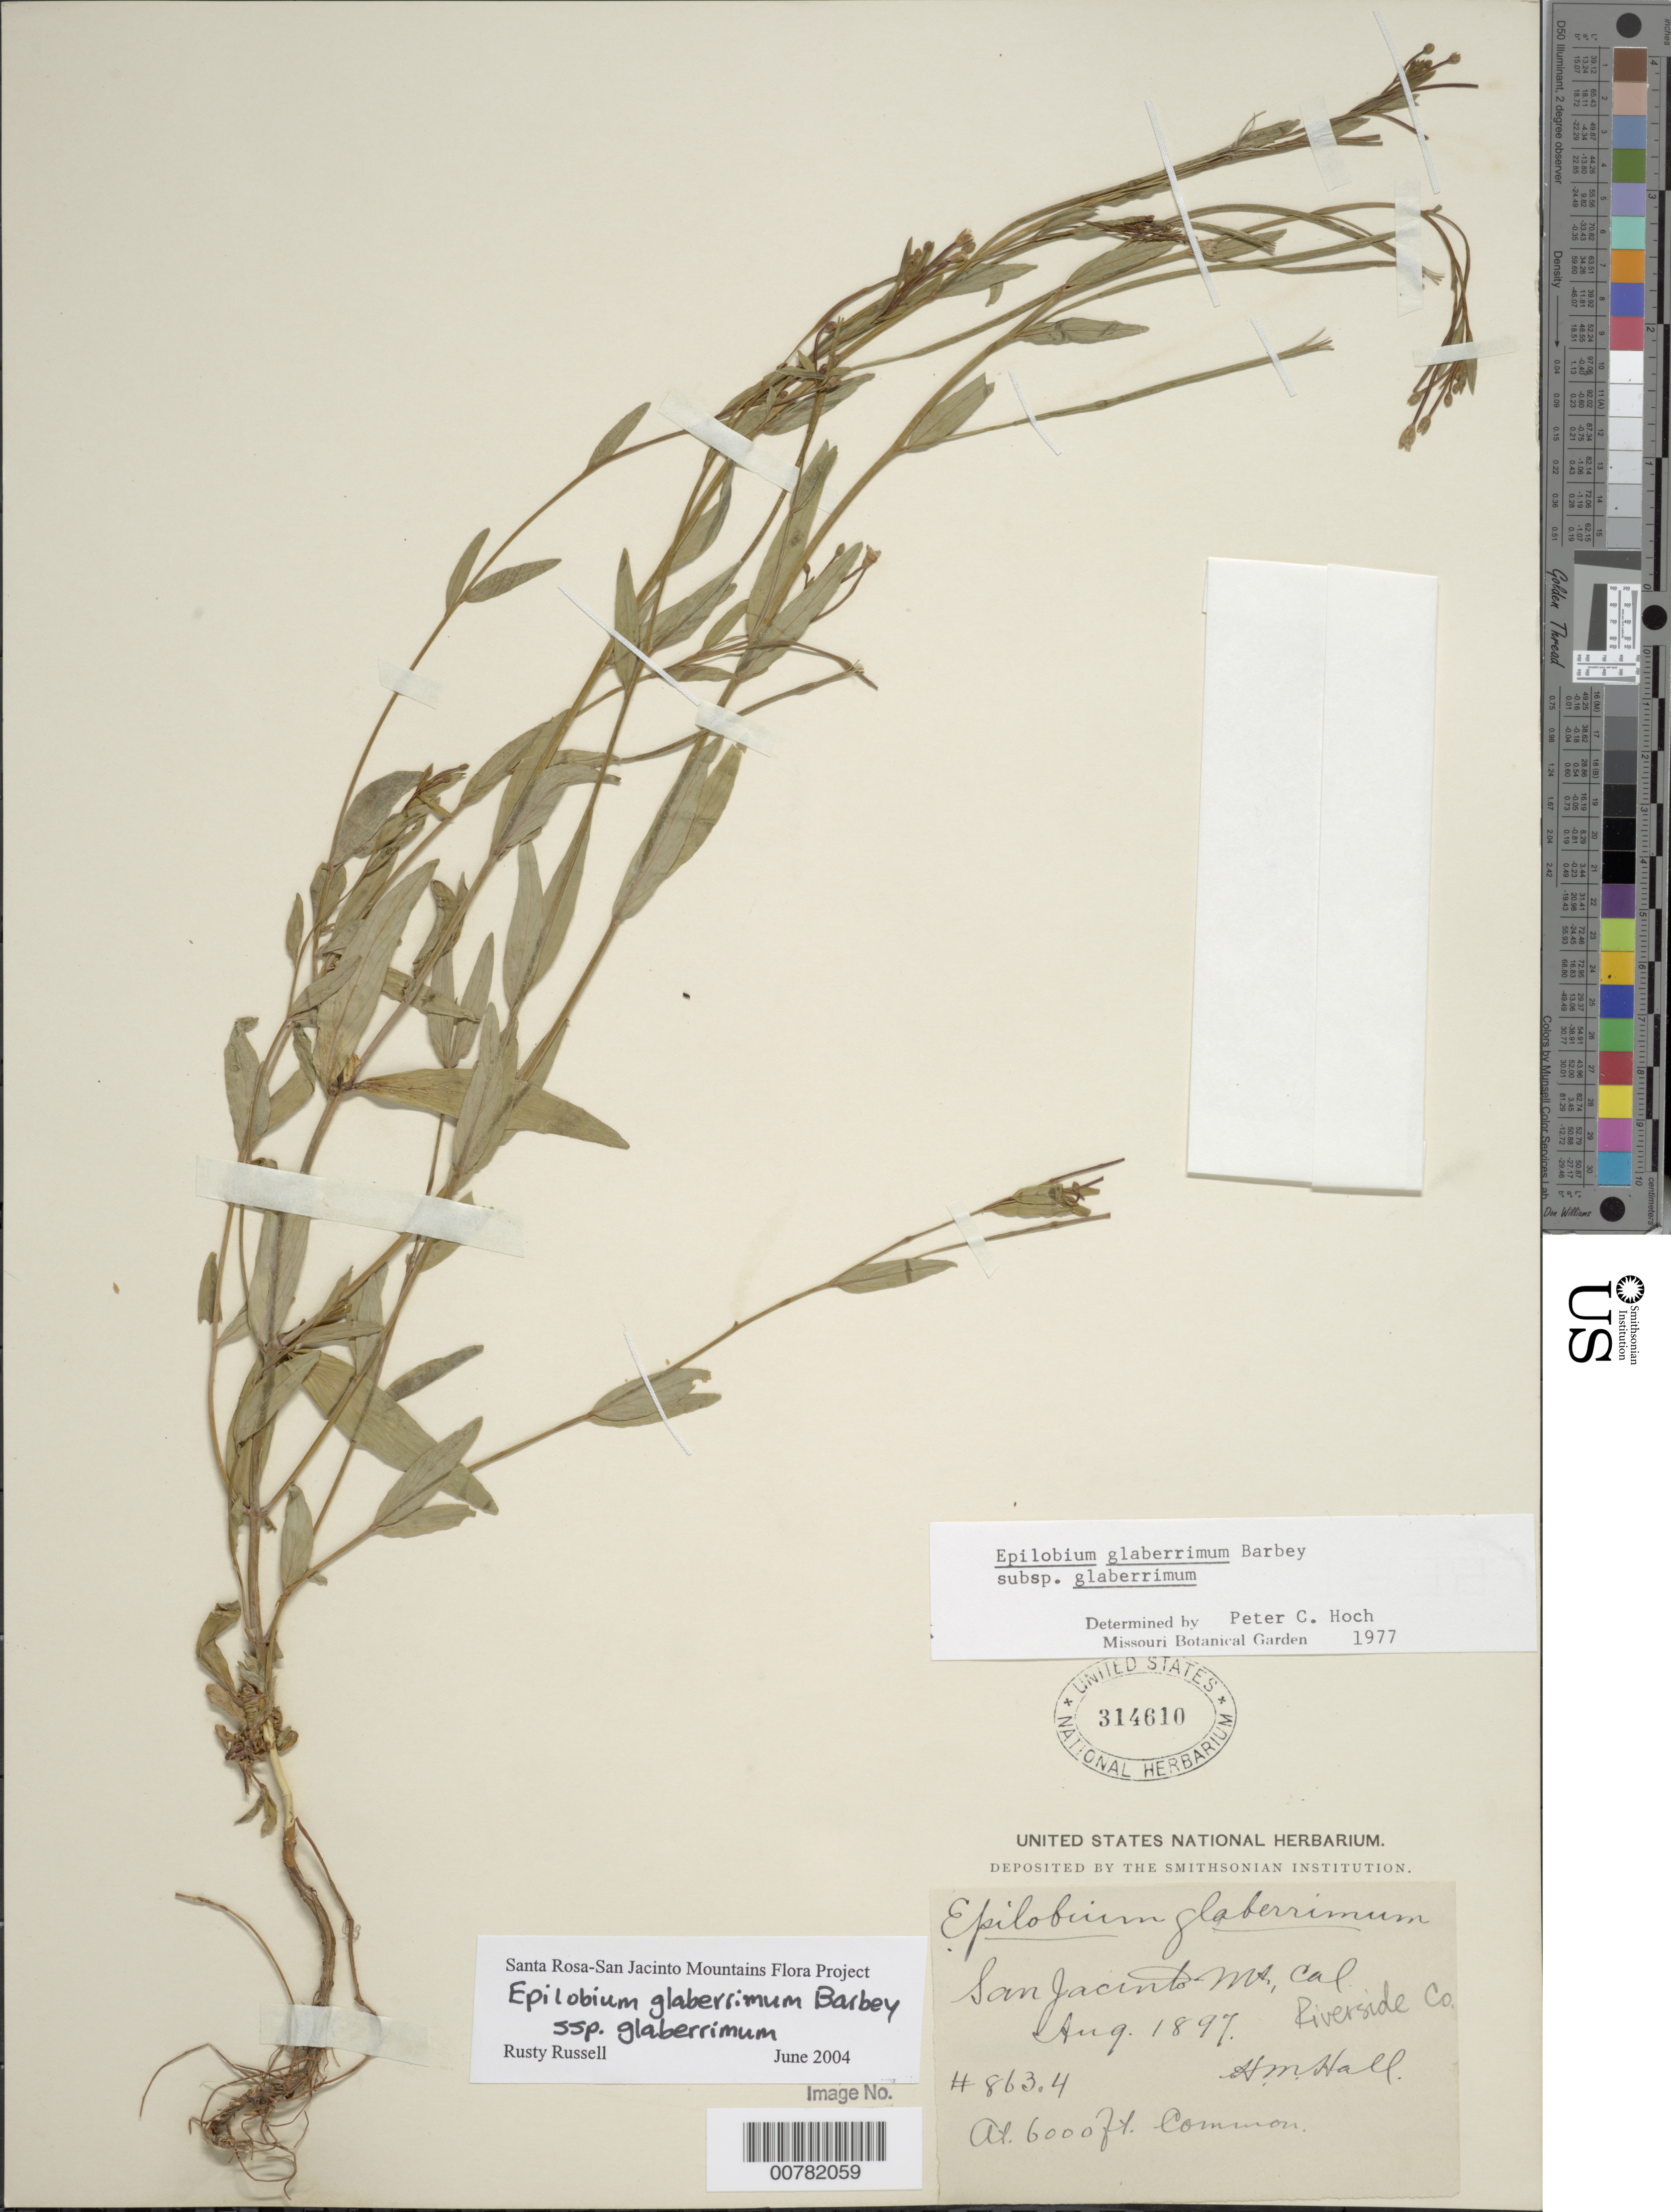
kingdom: Plantae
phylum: Tracheophyta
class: Magnoliopsida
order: Myrtales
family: Onagraceae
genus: Epilobium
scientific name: Epilobium glaberrimum subsp. glaberrimum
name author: Barbey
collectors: H. M. Hall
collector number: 8634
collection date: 1897-08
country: United States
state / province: California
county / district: Riverside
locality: San Jacinto Mt. Riverside Co., Cal.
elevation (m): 1829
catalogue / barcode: US 314610